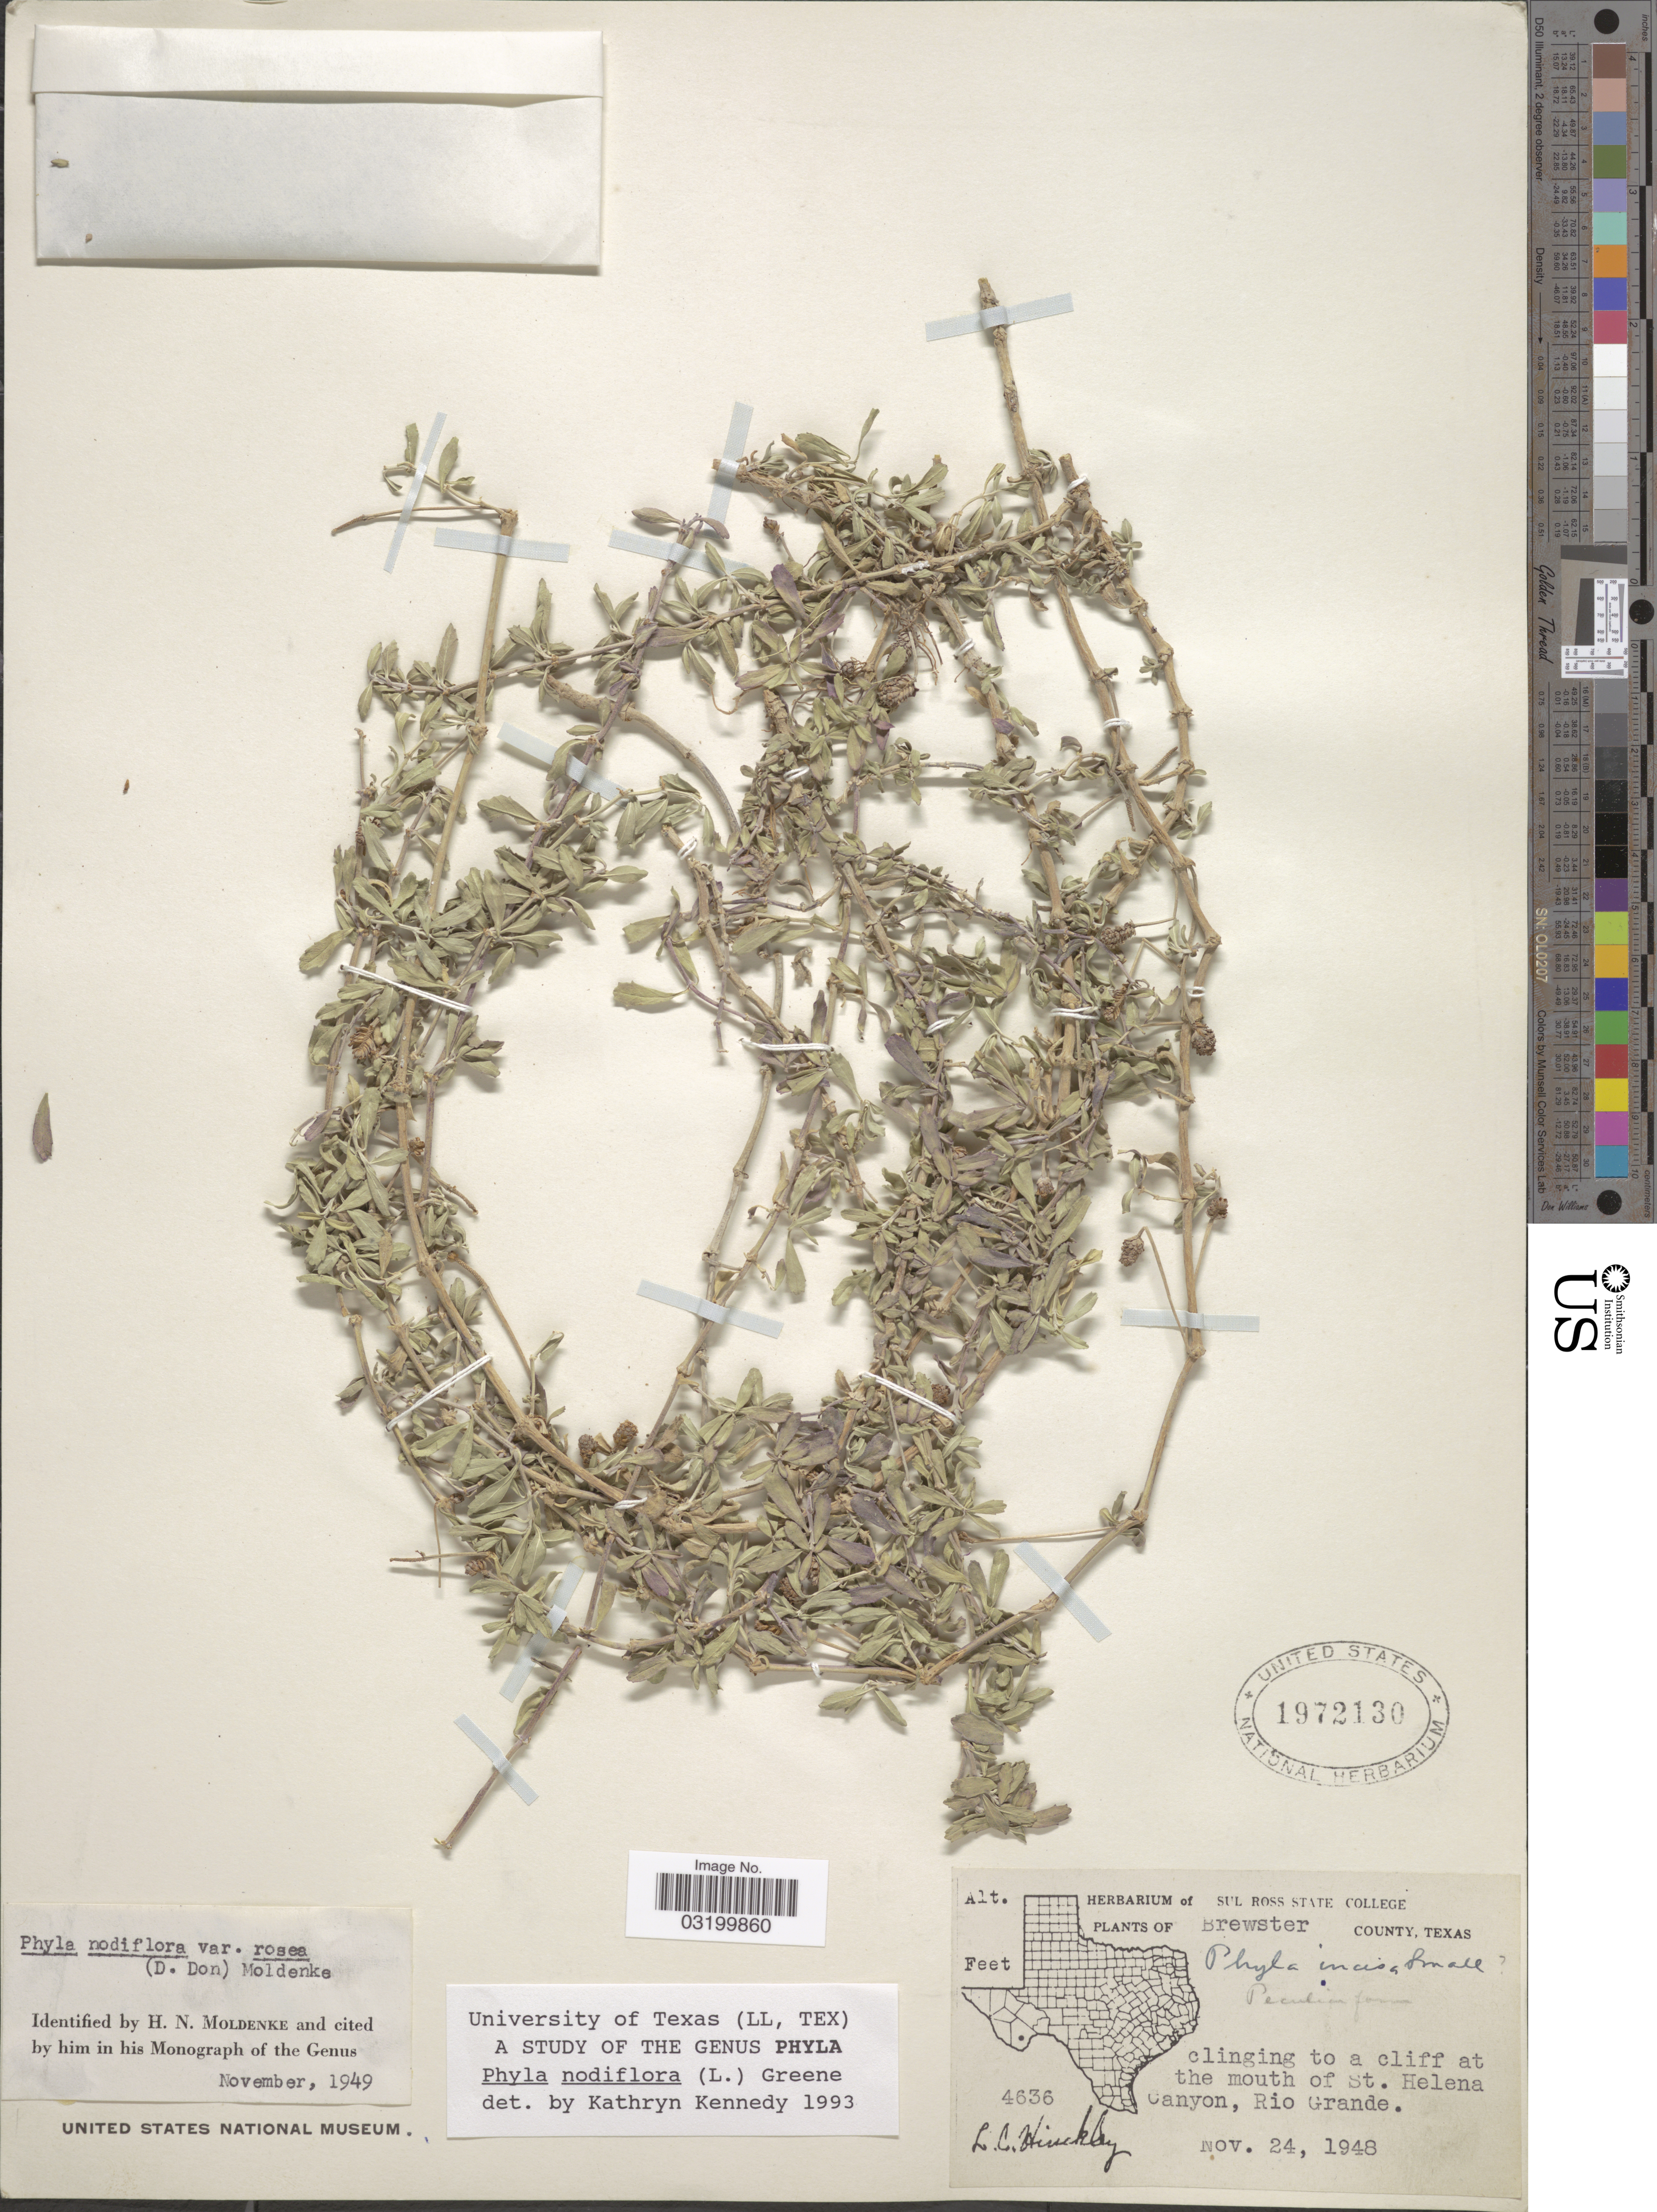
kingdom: Plantae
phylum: Tracheophyta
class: Magnoliopsida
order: Lamiales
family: Verbenaceae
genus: Phyla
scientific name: Phyla nodiflora var. nodiflora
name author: (L.) Greene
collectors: L. Hinckley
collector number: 4636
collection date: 1948-11-24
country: United States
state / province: Texas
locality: Brewster County. Clinging to a cliff at the mouth of St. Helena Canyon, Rio Grande.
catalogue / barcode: US 1972130